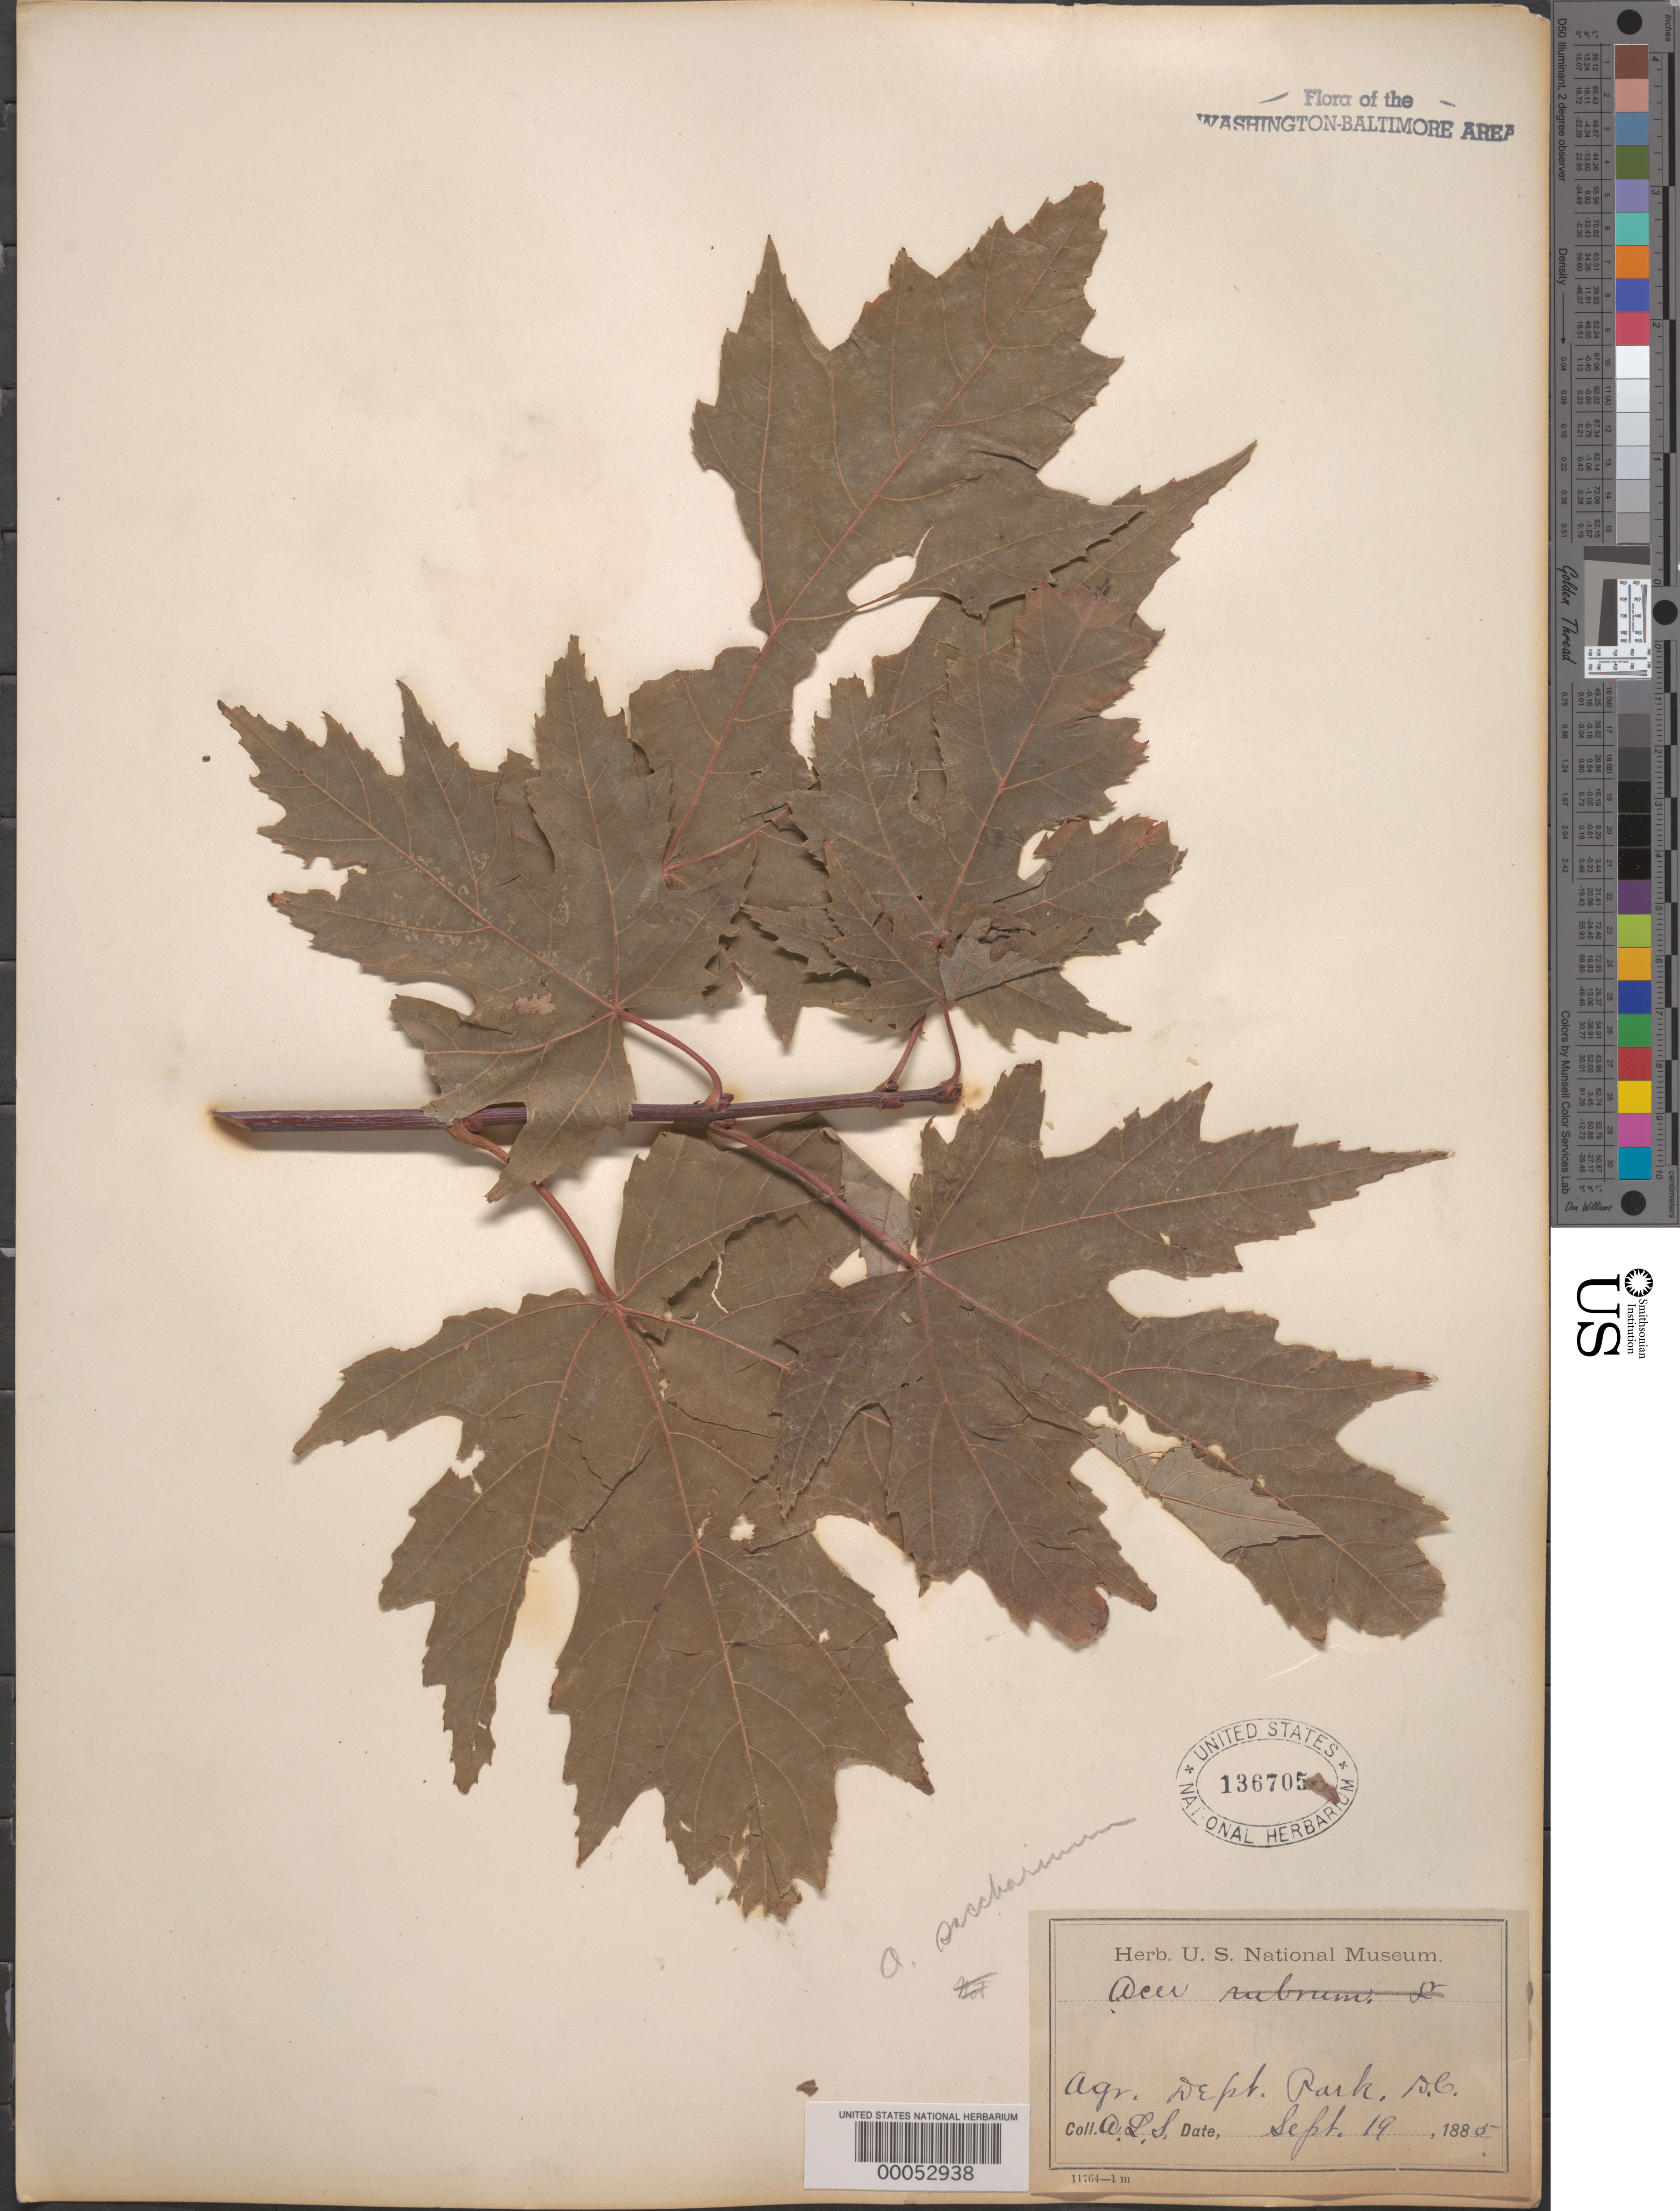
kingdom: Plantae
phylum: Tracheophyta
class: Magnoliopsida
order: Sapindales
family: Sapindaceae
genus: Acer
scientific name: Acer saccharinum subsp. floridanum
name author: (Chapm.) Wesm.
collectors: A. L. Schott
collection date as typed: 19 Sep 1885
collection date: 1885-09-19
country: United States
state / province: District of Columbia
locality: Agriculture Dept.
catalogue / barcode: US 136705